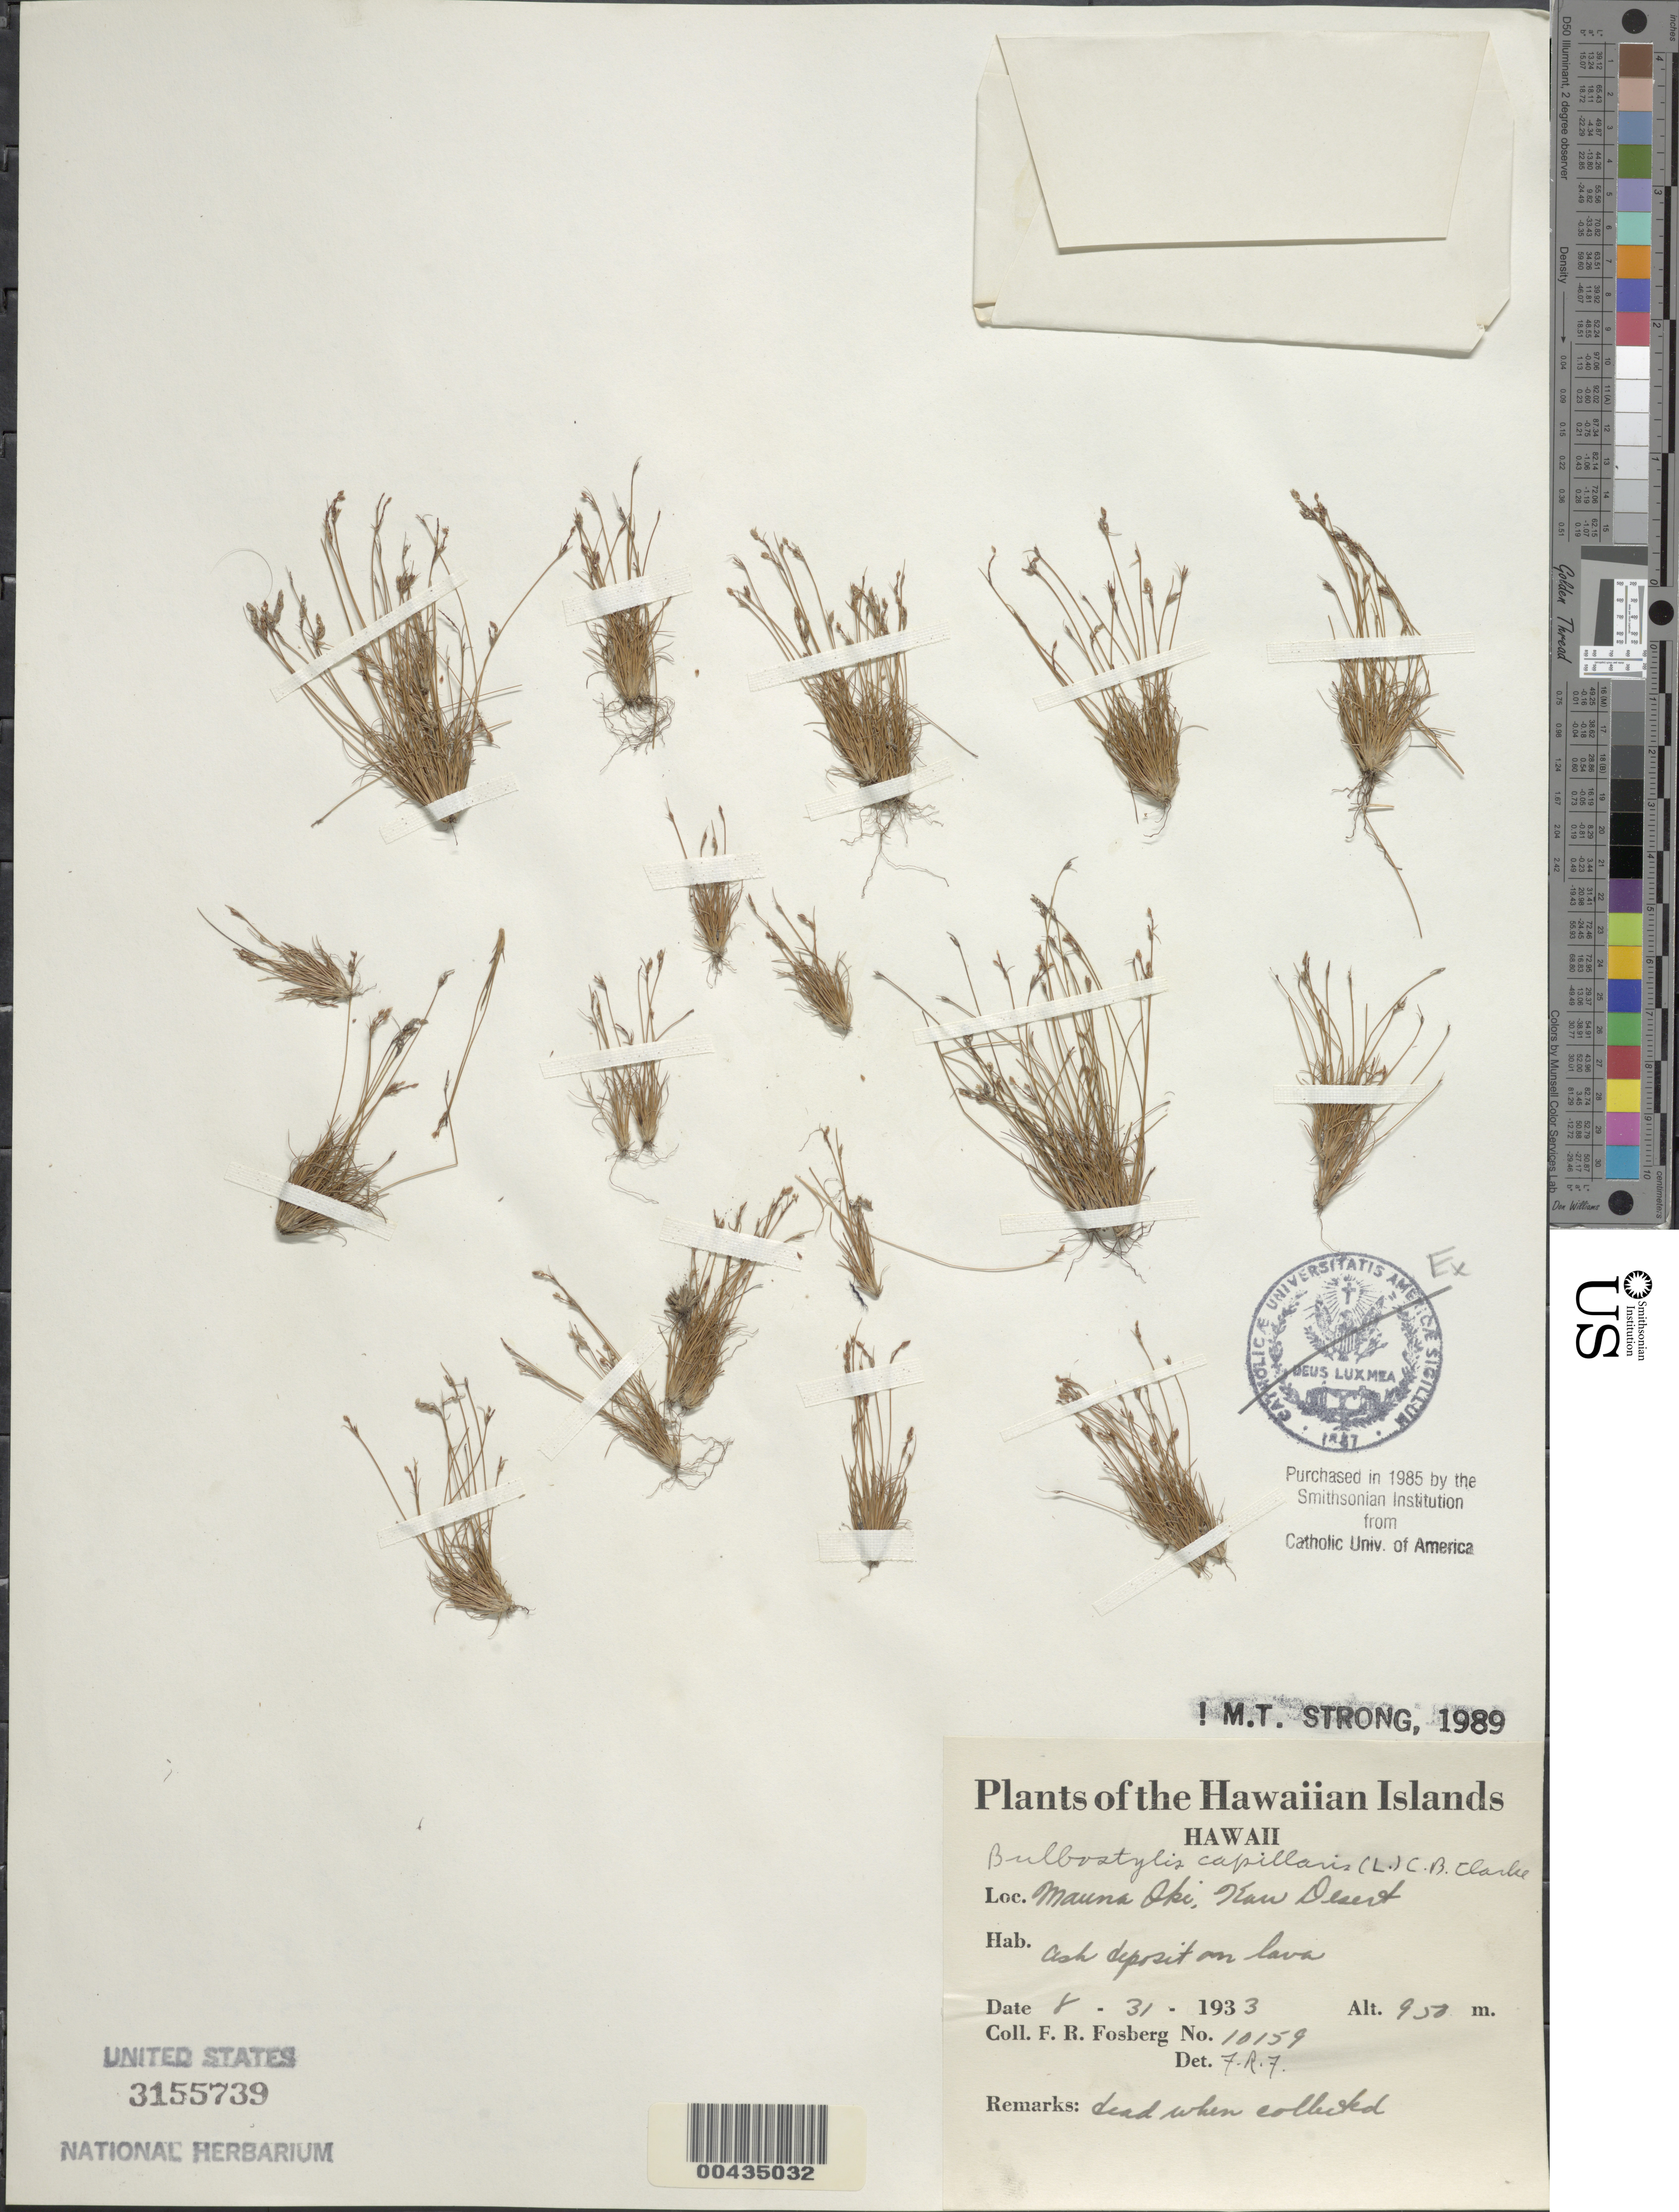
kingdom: Plantae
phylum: Tracheophyta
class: Liliopsida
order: Poales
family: Cyperaceae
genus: Bulbostylis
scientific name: Bulbostylis capillaris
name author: (L.) Kunth ex C.B. Clarke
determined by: Fosberg, F. R.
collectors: F. R. Fosberg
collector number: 10159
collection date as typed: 31 Aug 1933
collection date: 1933-08-31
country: United States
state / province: Hawaii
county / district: Hawaii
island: Hawaii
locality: Mauna Iki, Kau Desert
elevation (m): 950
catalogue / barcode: US 3155739